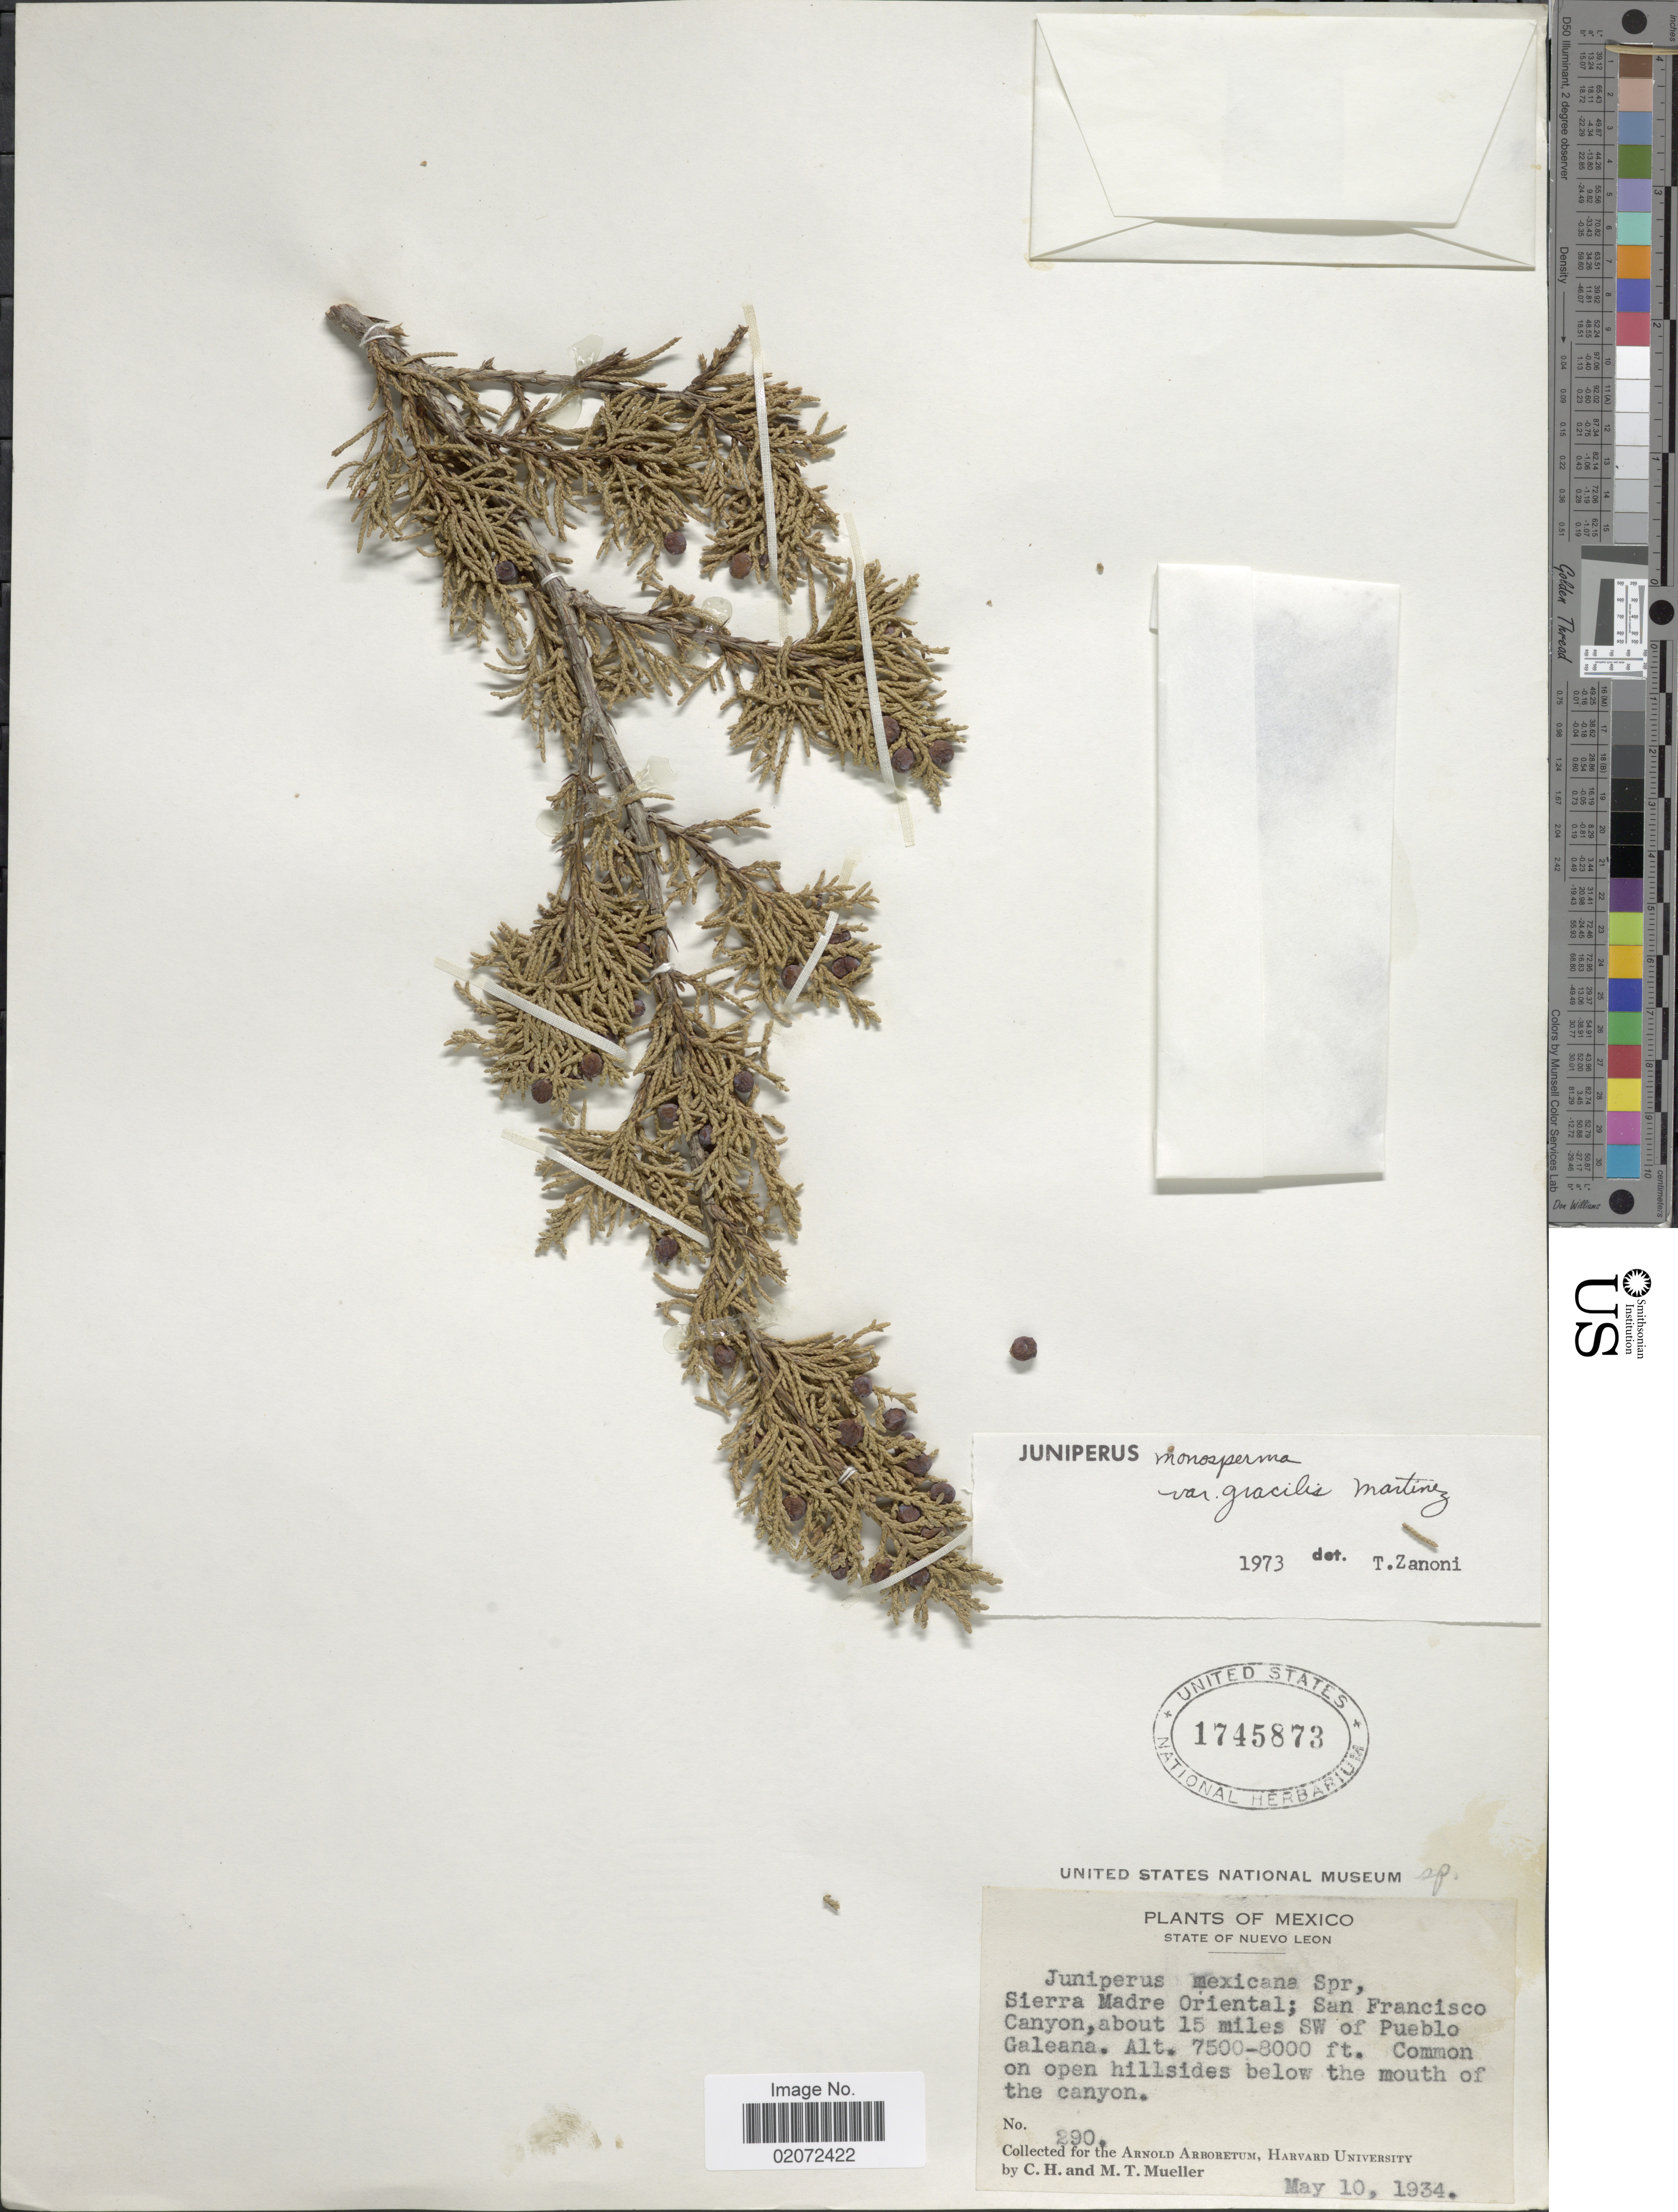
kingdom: Plantae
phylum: Tracheophyta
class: Pinopsida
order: Pinales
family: Cupressaceae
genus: Juniperus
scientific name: Juniperus monosperma var. gracilis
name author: Martínez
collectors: C. H. Mueller & M. Mueller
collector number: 290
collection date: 1934-05-10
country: Mexico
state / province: Nuevo León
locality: Below the mouth of the canyon. Sierra Madre Oriental; San Francisco Canyon, about 15 miles SW of Pueblo Galeana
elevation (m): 2286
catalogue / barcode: US 1745873